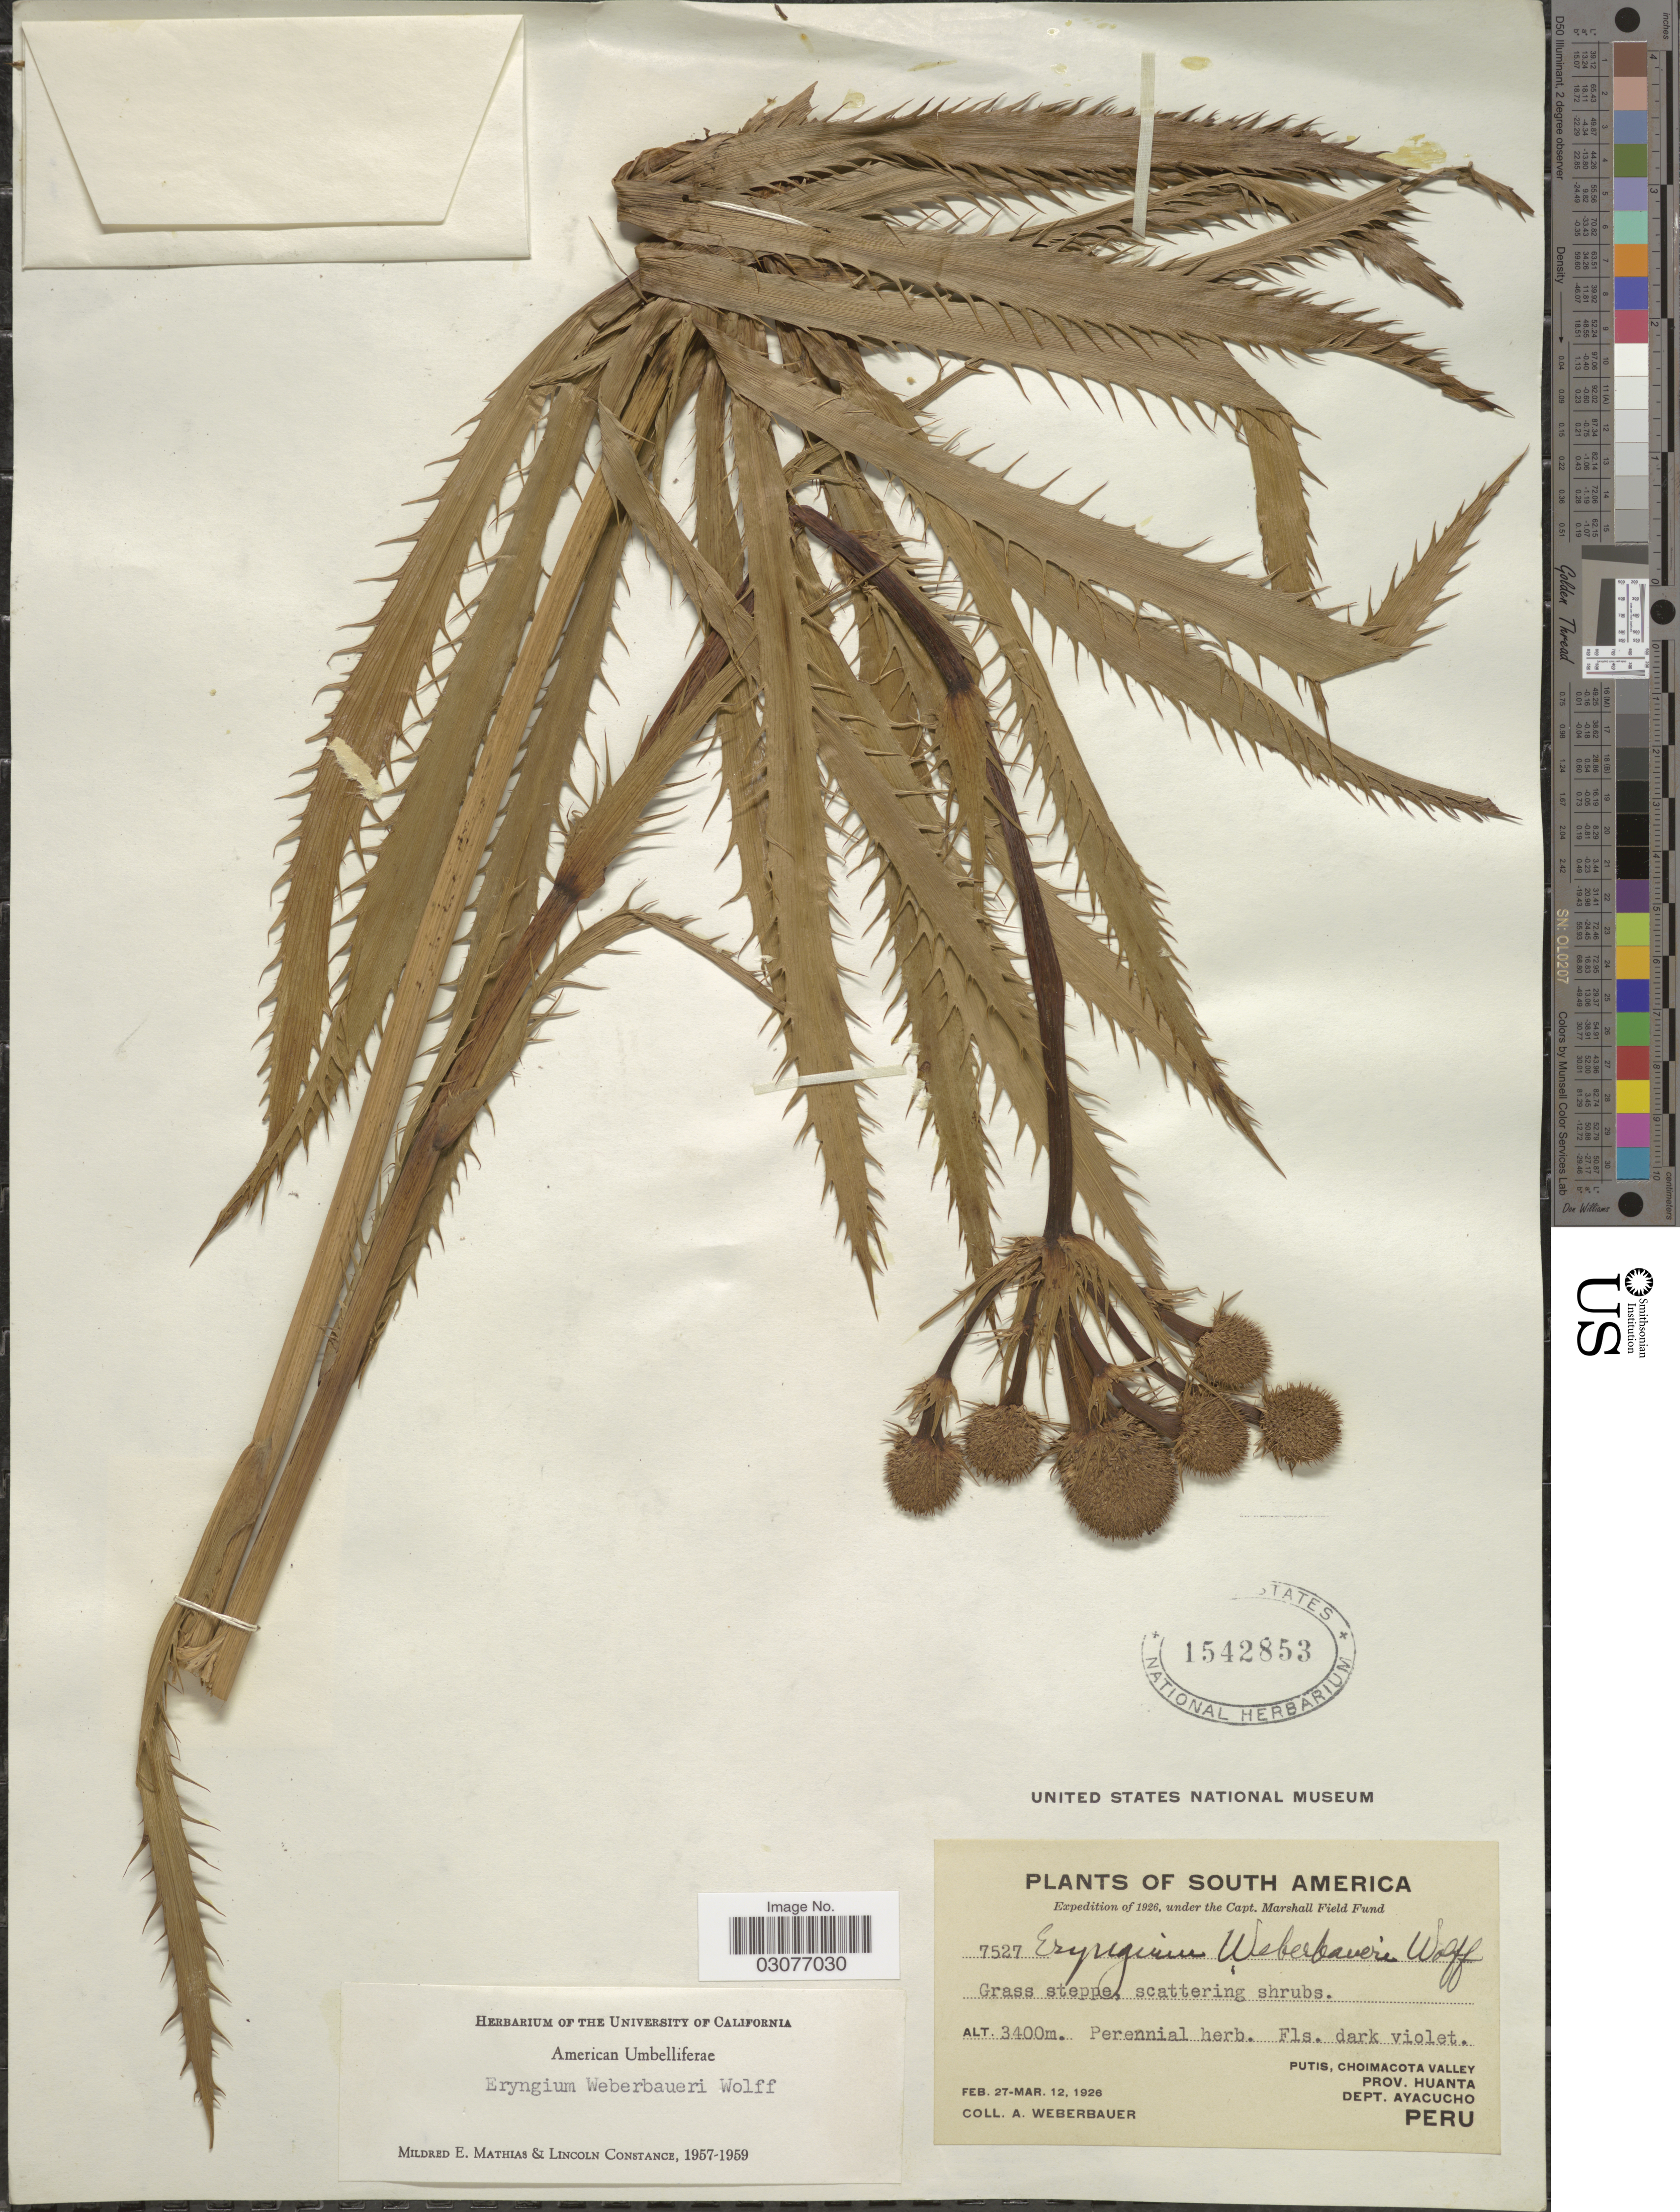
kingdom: Plantae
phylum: Tracheophyta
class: Magnoliopsida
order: Apiales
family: Apiaceae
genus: Eryngium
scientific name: Eryngium weberbaueri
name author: H. Wolff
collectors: A. Weberbauer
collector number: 7527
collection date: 1926-02-27/1926-03-12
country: Peru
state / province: Ayacucho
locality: Putis, Choimacota Valley. Prov. Huanta. Dept. Ayacucho.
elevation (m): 3400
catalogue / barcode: US 1542853